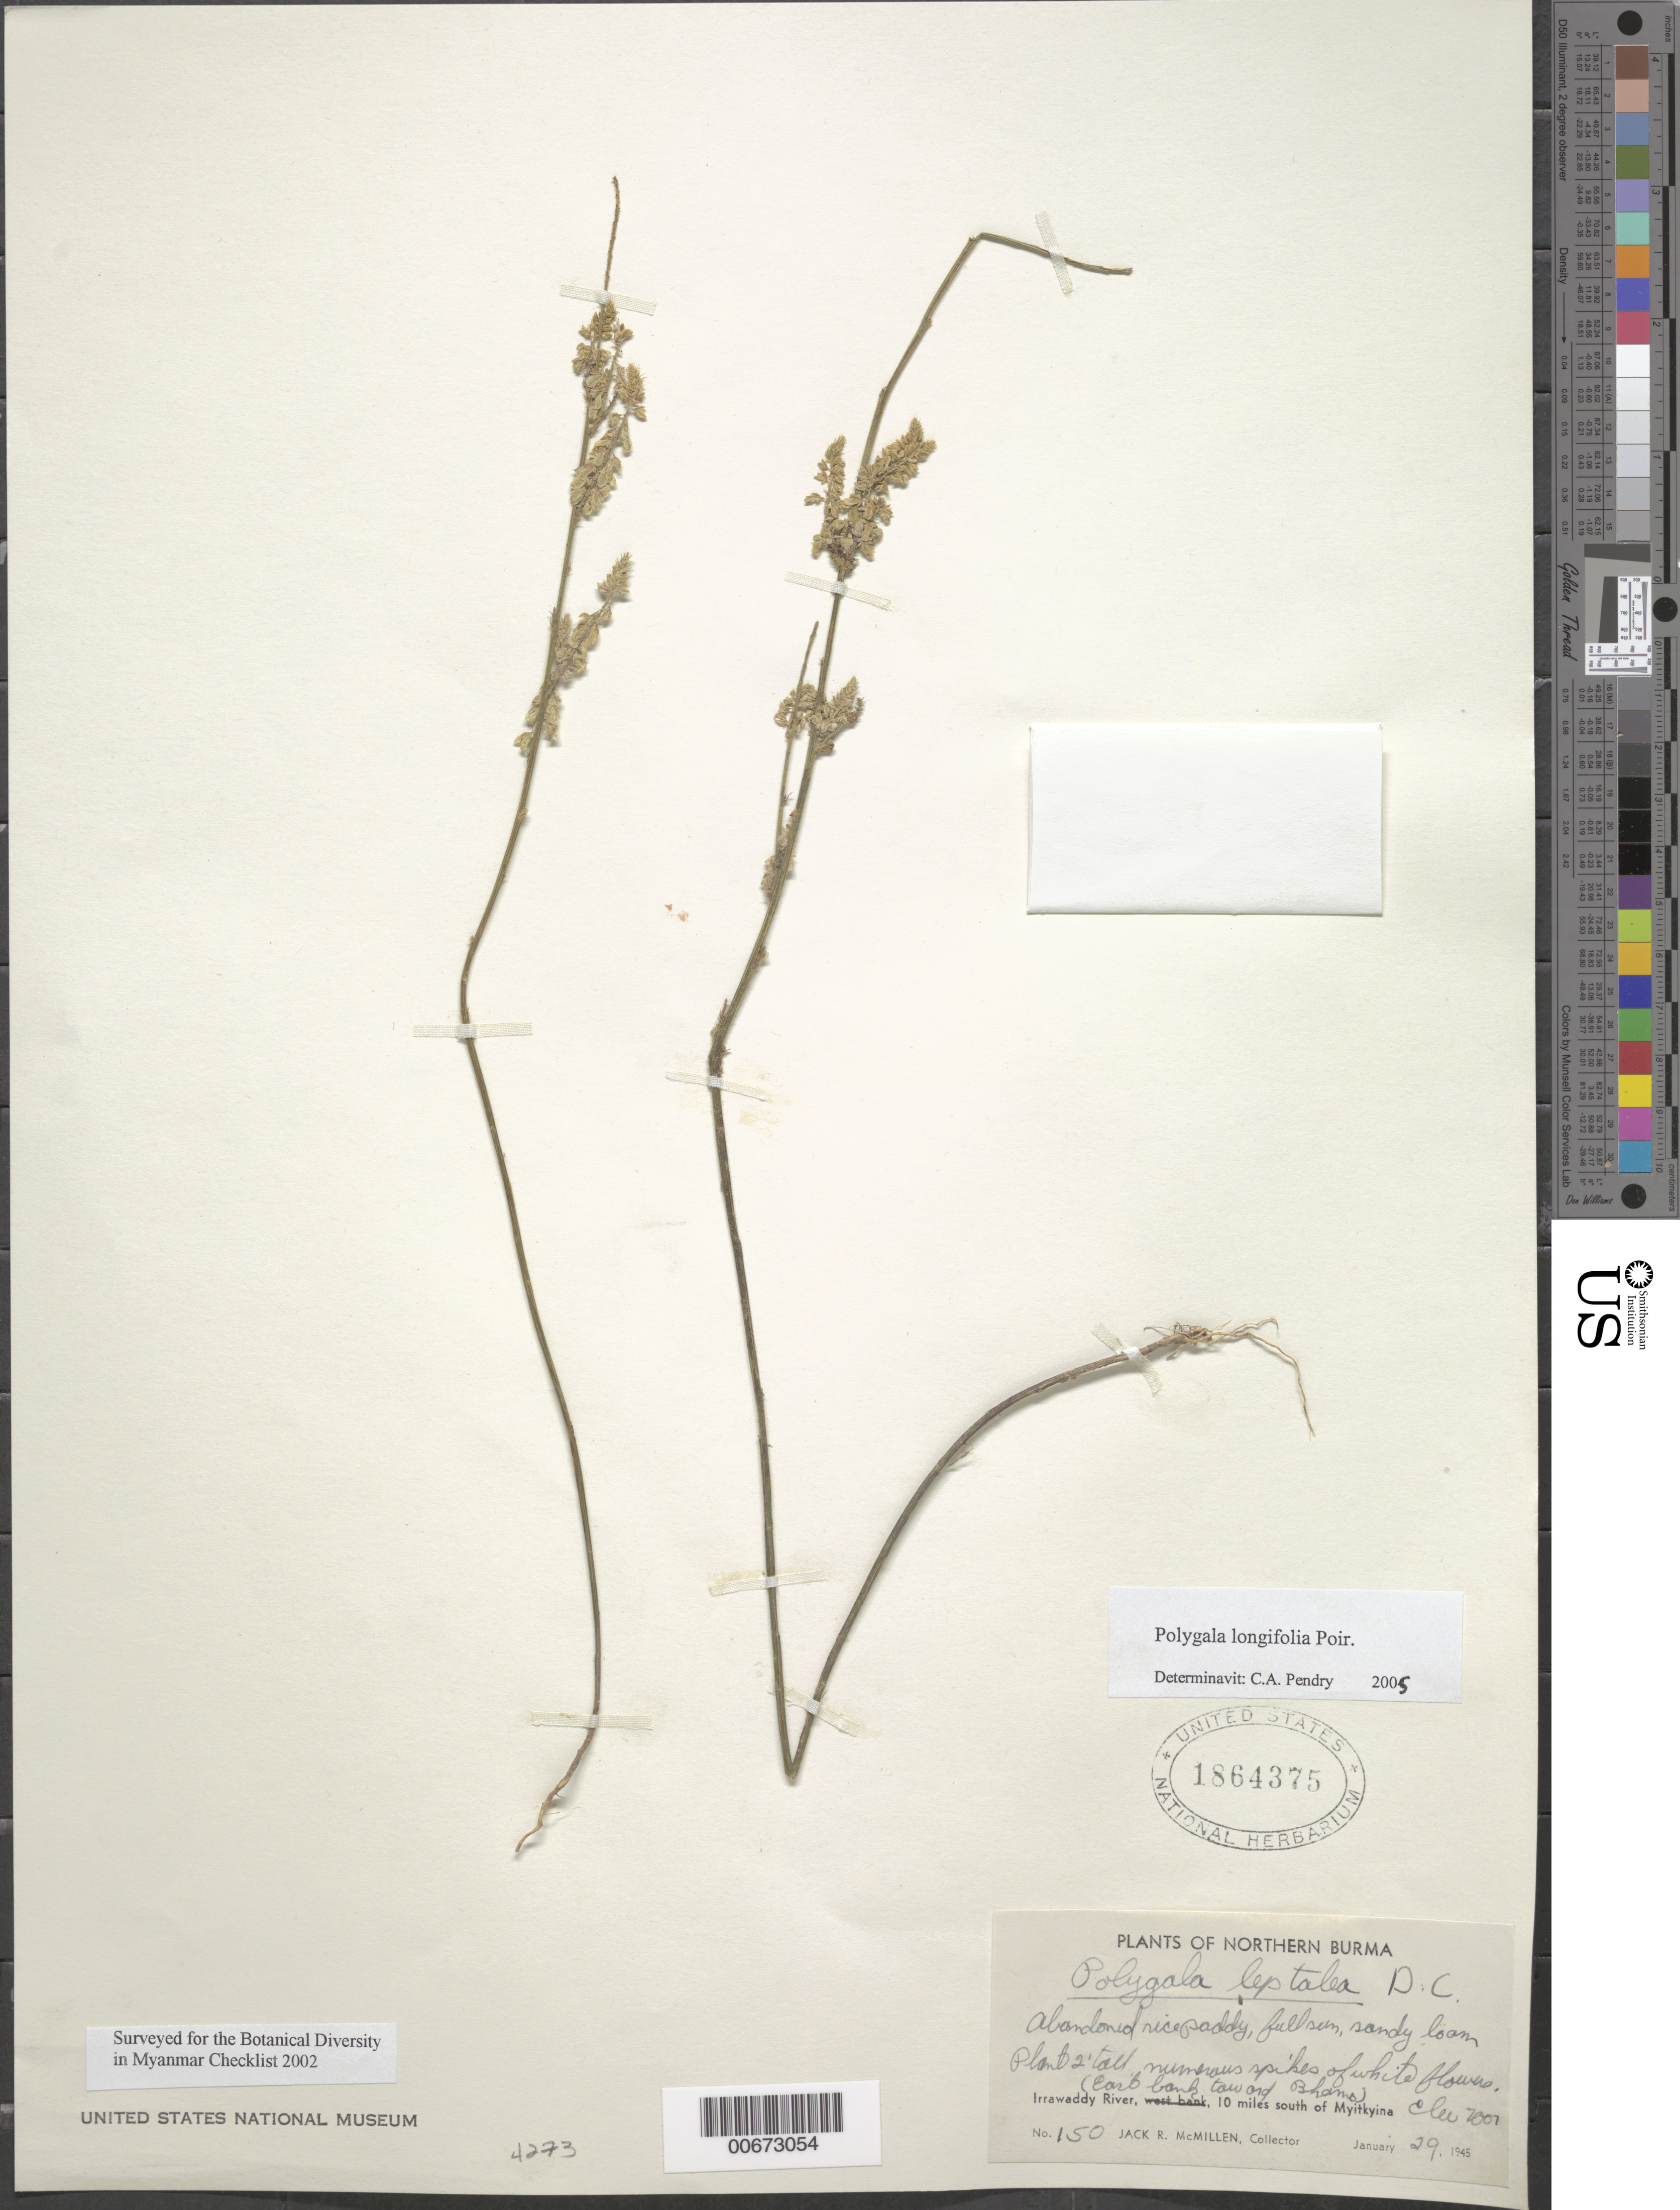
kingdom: Plantae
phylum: Tracheophyta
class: Magnoliopsida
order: Fabales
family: Polygalaceae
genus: Polygala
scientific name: Polygala leptalea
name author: DC.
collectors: J. McMillen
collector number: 150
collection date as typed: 29 Jan 1945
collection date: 1945-01-29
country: Myanmar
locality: Northern Burma, Irrawaddy River, S of Myitkyina.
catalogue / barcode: US 1864375